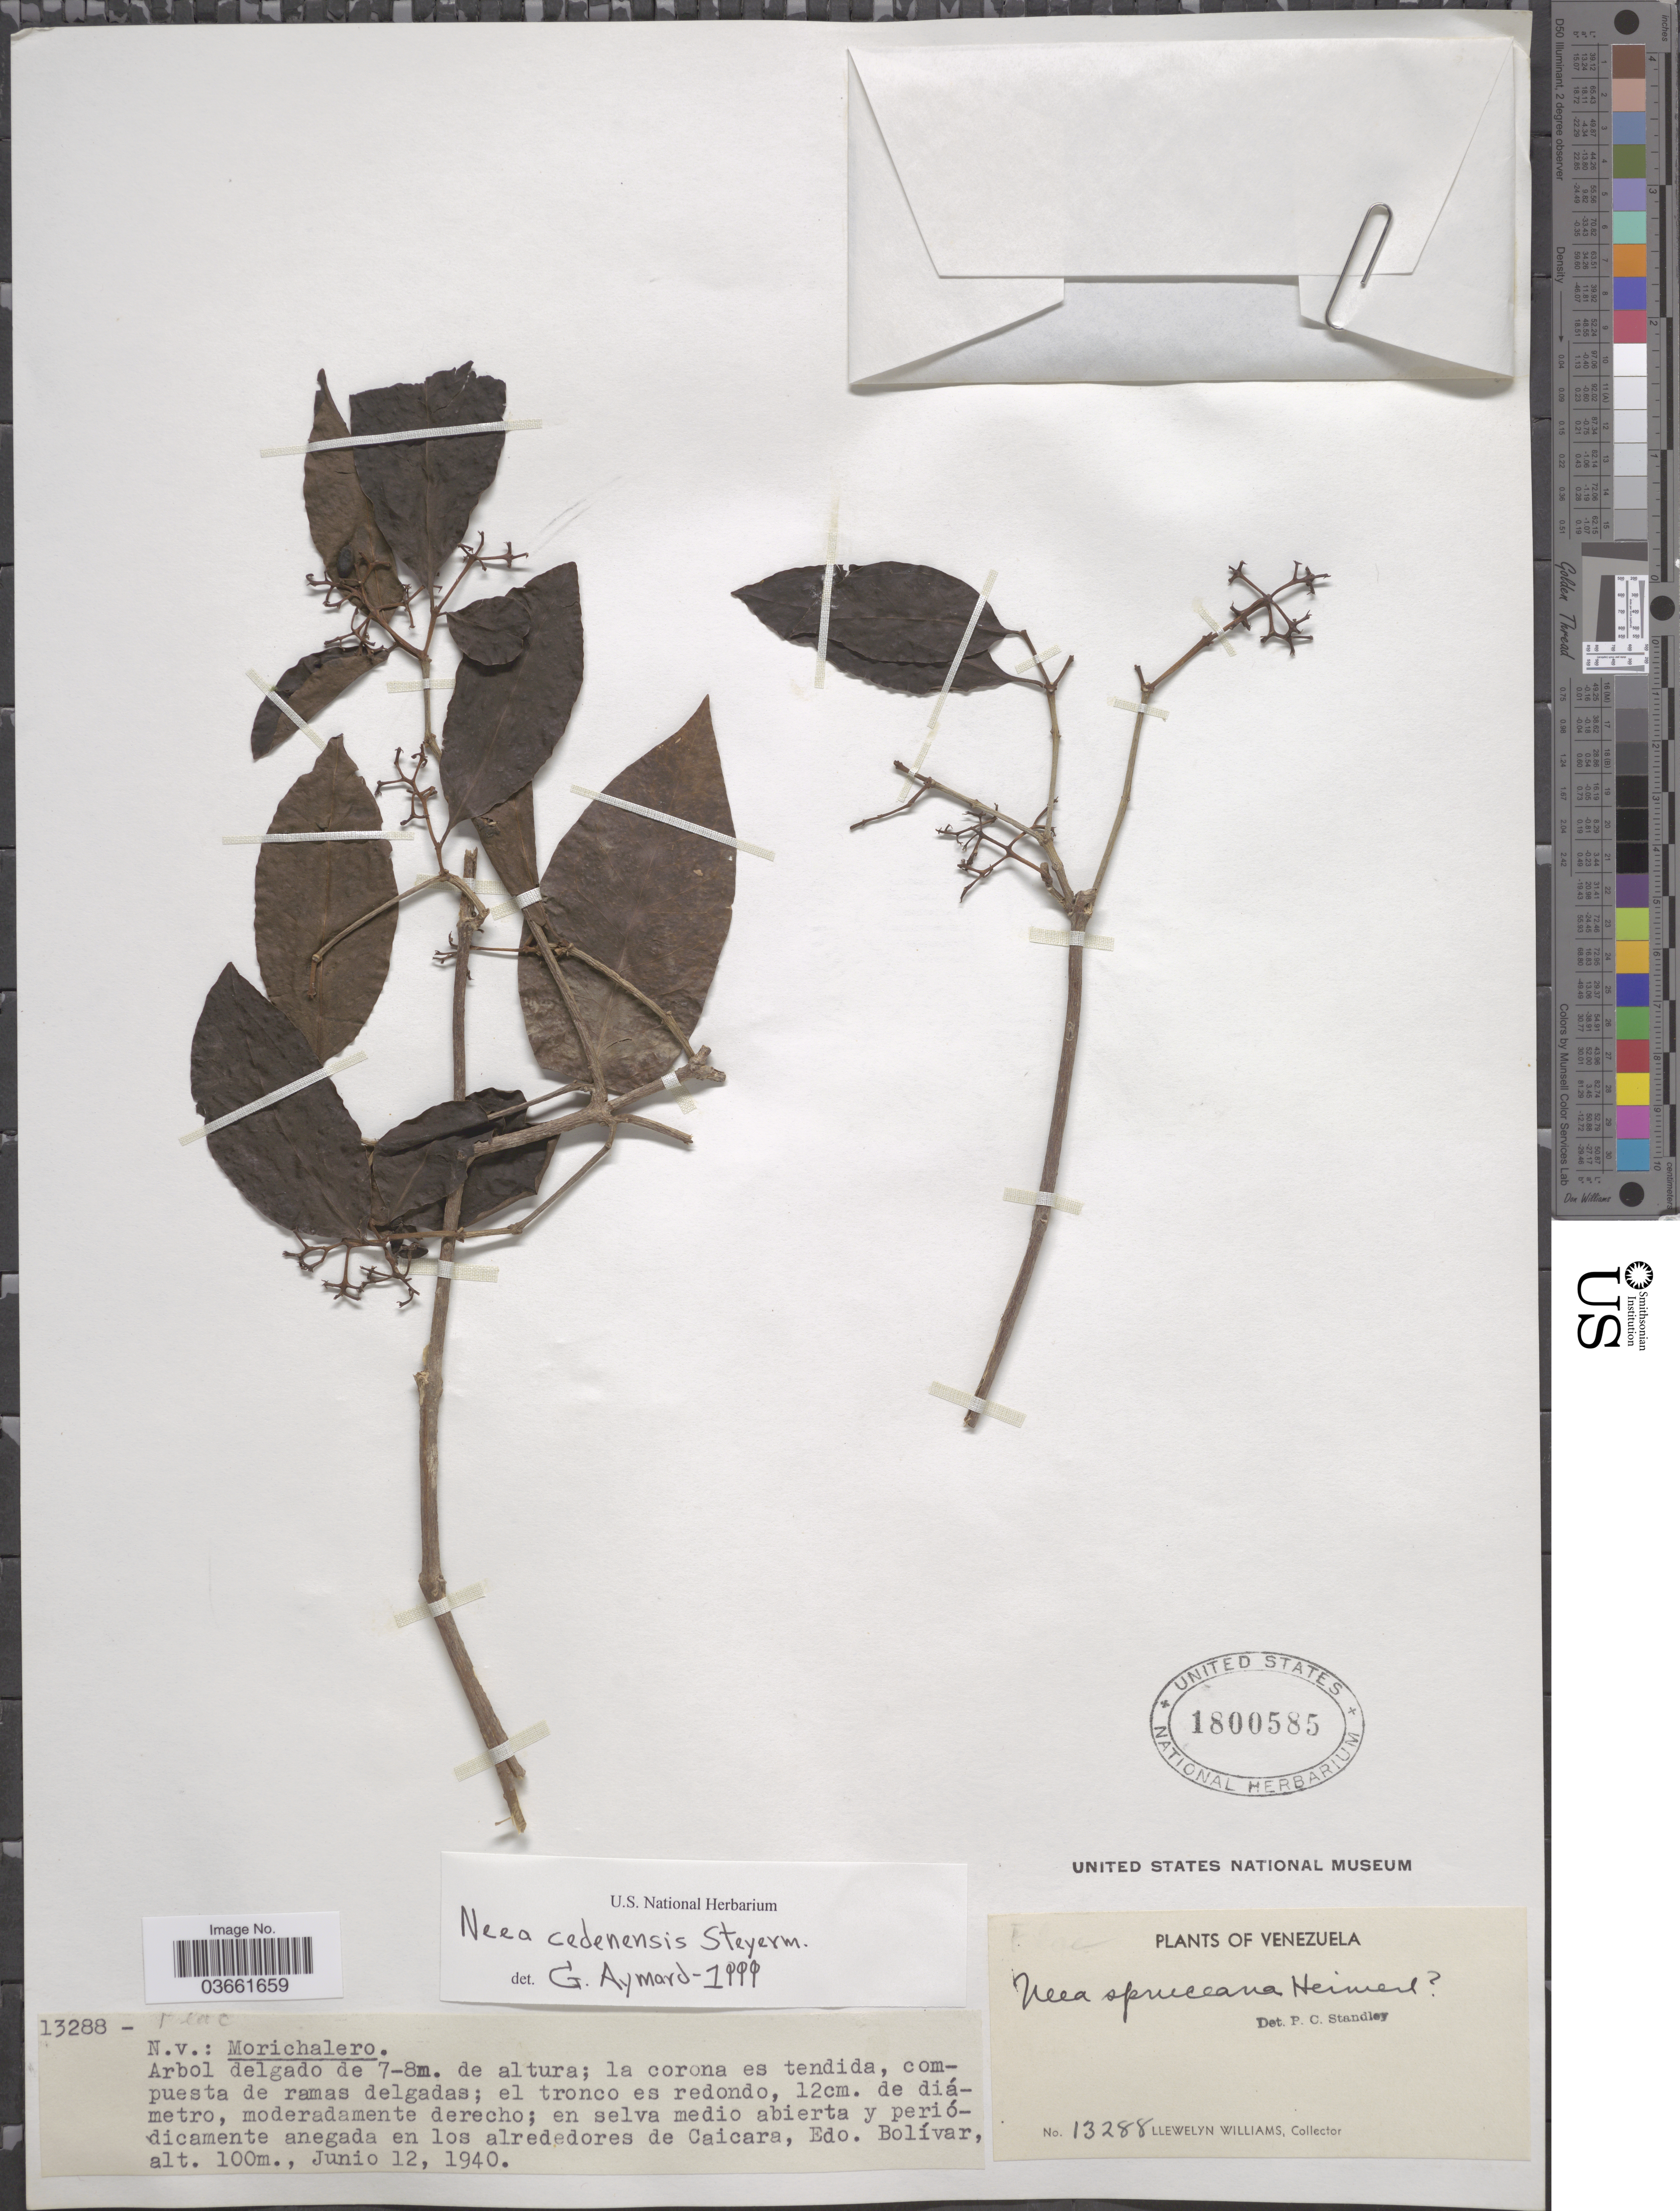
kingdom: Plantae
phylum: Tracheophyta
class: Magnoliopsida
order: Caryophyllales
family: Nyctaginaceae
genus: Neea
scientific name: Neea cedenensis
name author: Steyerm.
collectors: Ll. Williams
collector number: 13288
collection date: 1940-06-12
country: Venezuela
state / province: Bolivar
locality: En los alrededores de Caicara, Edo. Bolívar.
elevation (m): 100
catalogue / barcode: US 1800585